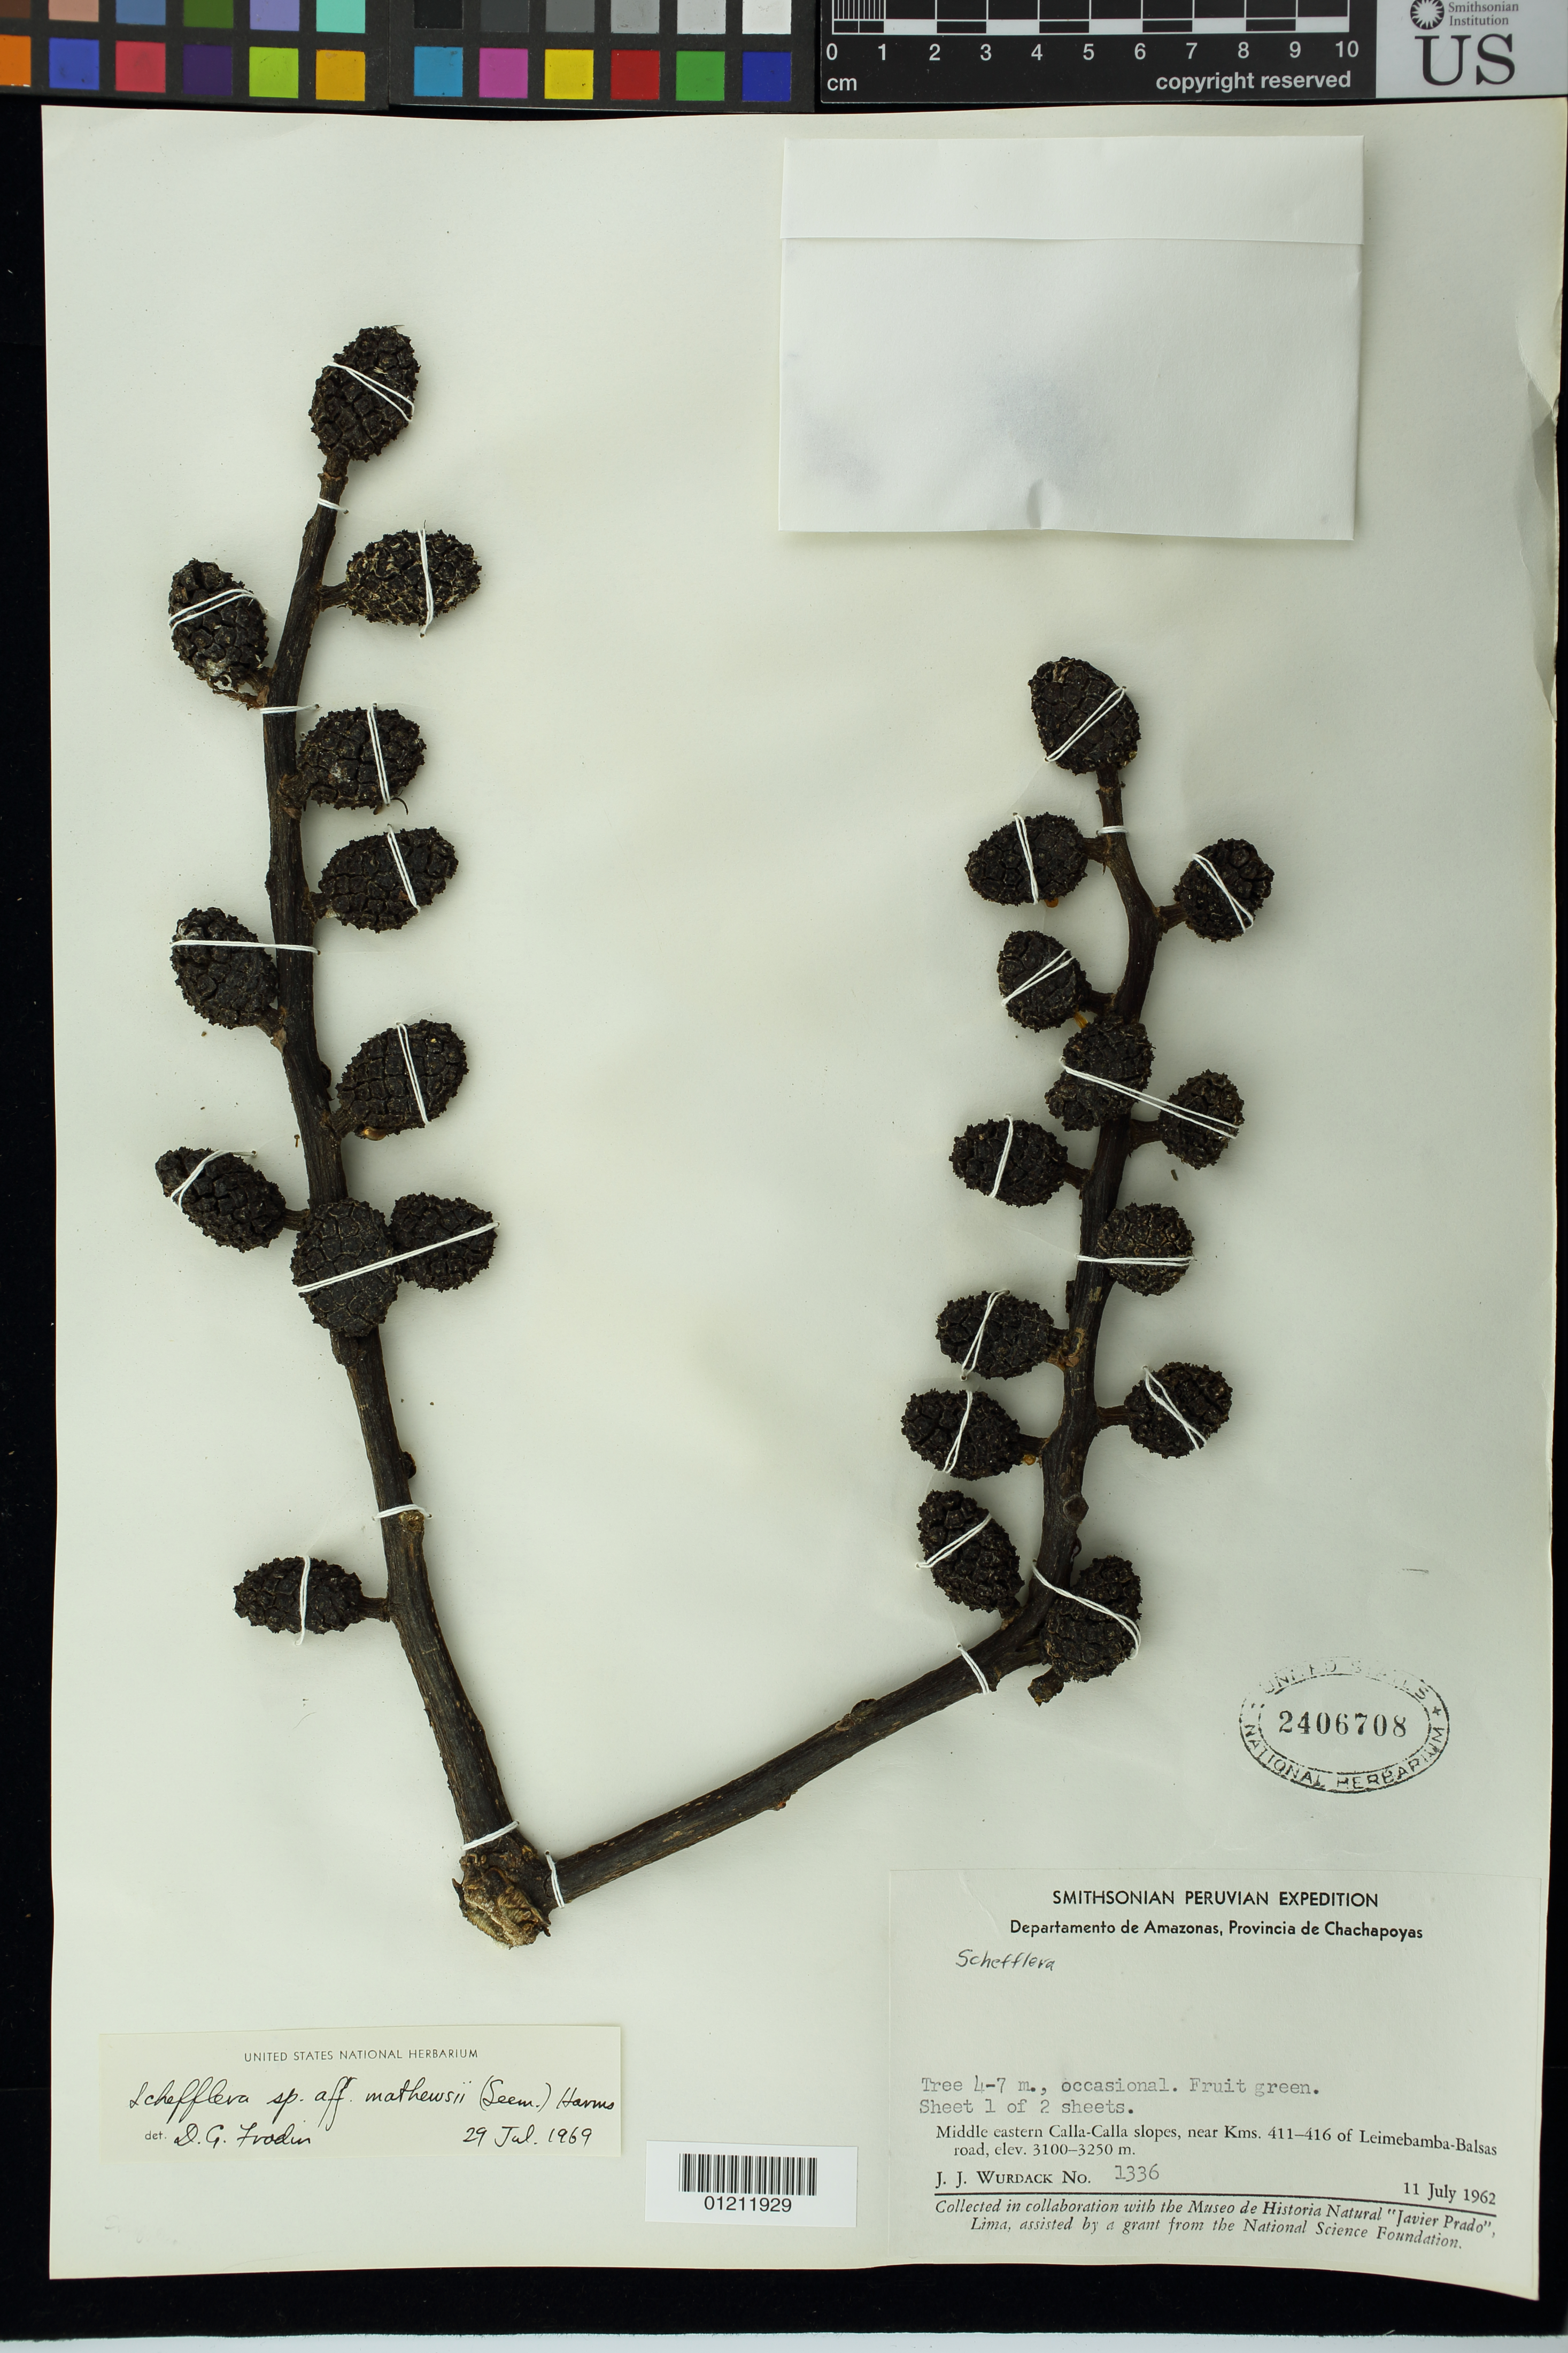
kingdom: Plantae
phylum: Tracheophyta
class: Magnoliopsida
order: Apiales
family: Araliaceae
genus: Schefflera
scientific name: Schefflera mathewsii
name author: (Seem.) Harms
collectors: J. J. Wurdack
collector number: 1336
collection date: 1962-07-11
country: Peru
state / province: Amazonas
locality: Amazonas, Provincia de Chachapoyas.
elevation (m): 3100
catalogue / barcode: US 2406708